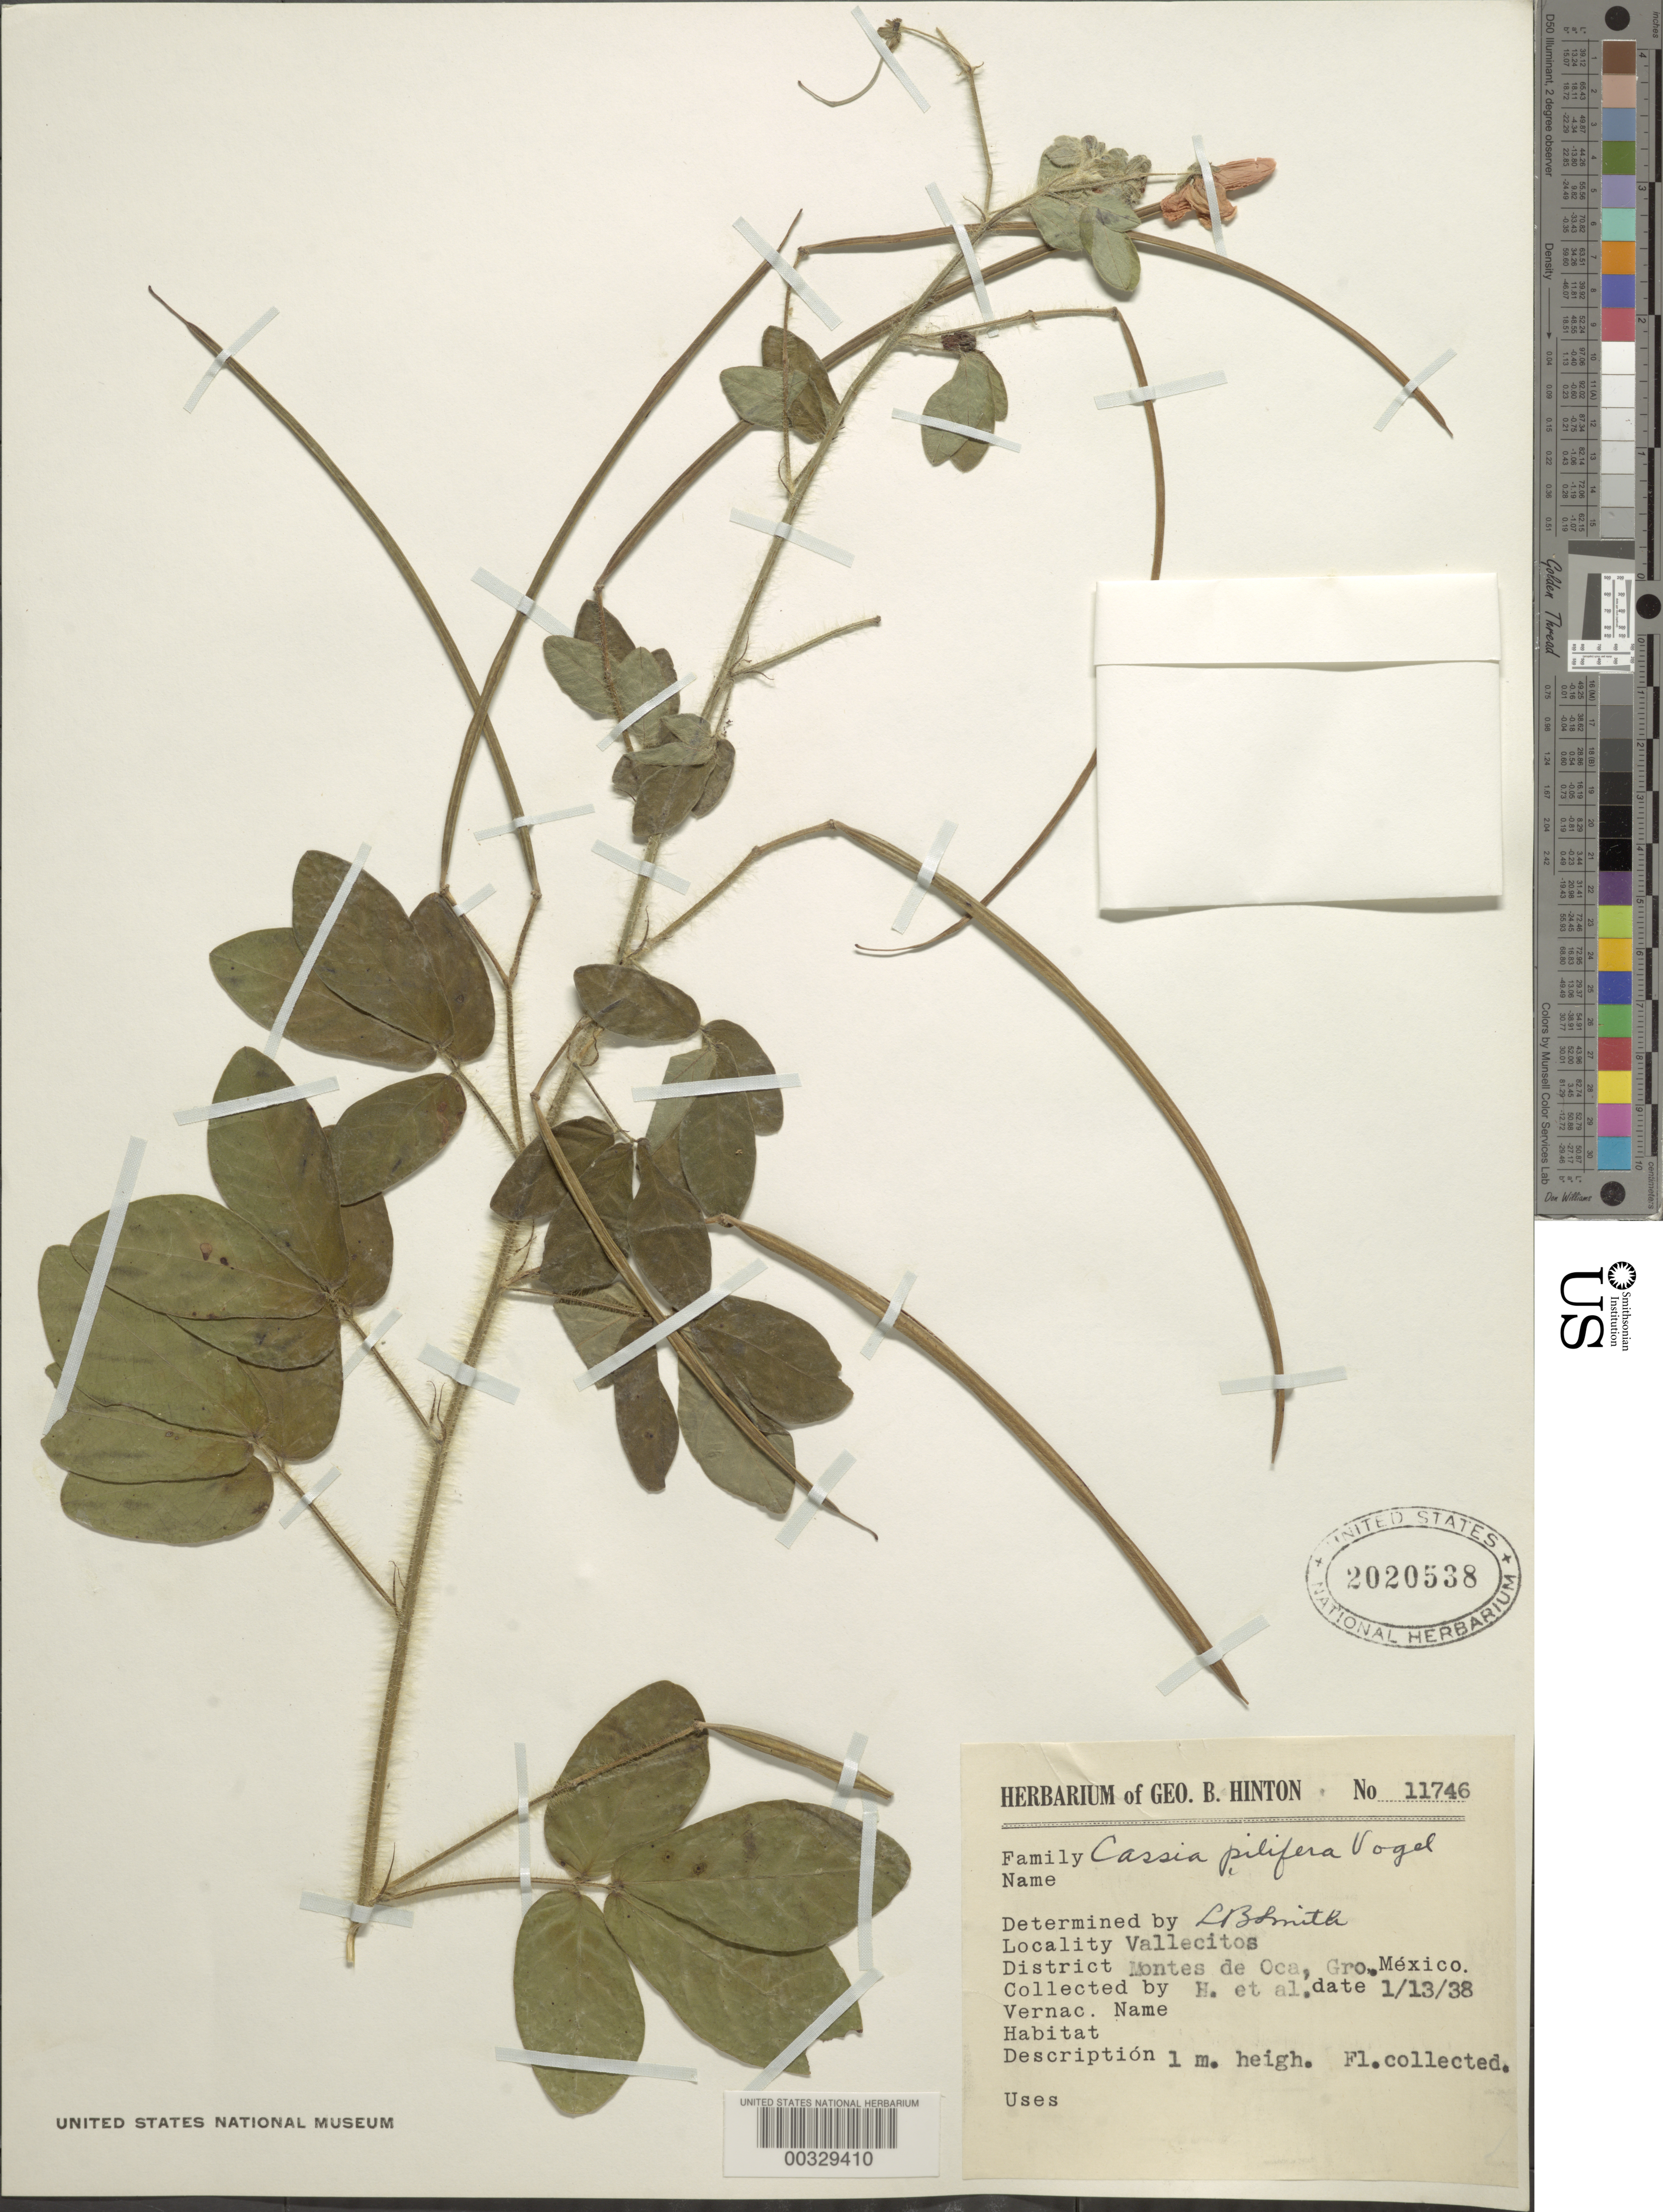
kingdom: Plantae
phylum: Tracheophyta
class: Magnoliopsida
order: Fabales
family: Fabaceae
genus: Senna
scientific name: Senna pilifera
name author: (Vogel) H.S. Irwin & Barneby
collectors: G. B. Hinton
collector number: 11746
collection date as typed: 13 Jan 1938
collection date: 1938-01-13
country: Mexico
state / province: Guerrero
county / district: Unión De Isidoro Montes De Oca, La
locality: Montes de Oca mun. (?), Vallecitos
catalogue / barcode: US 2020538